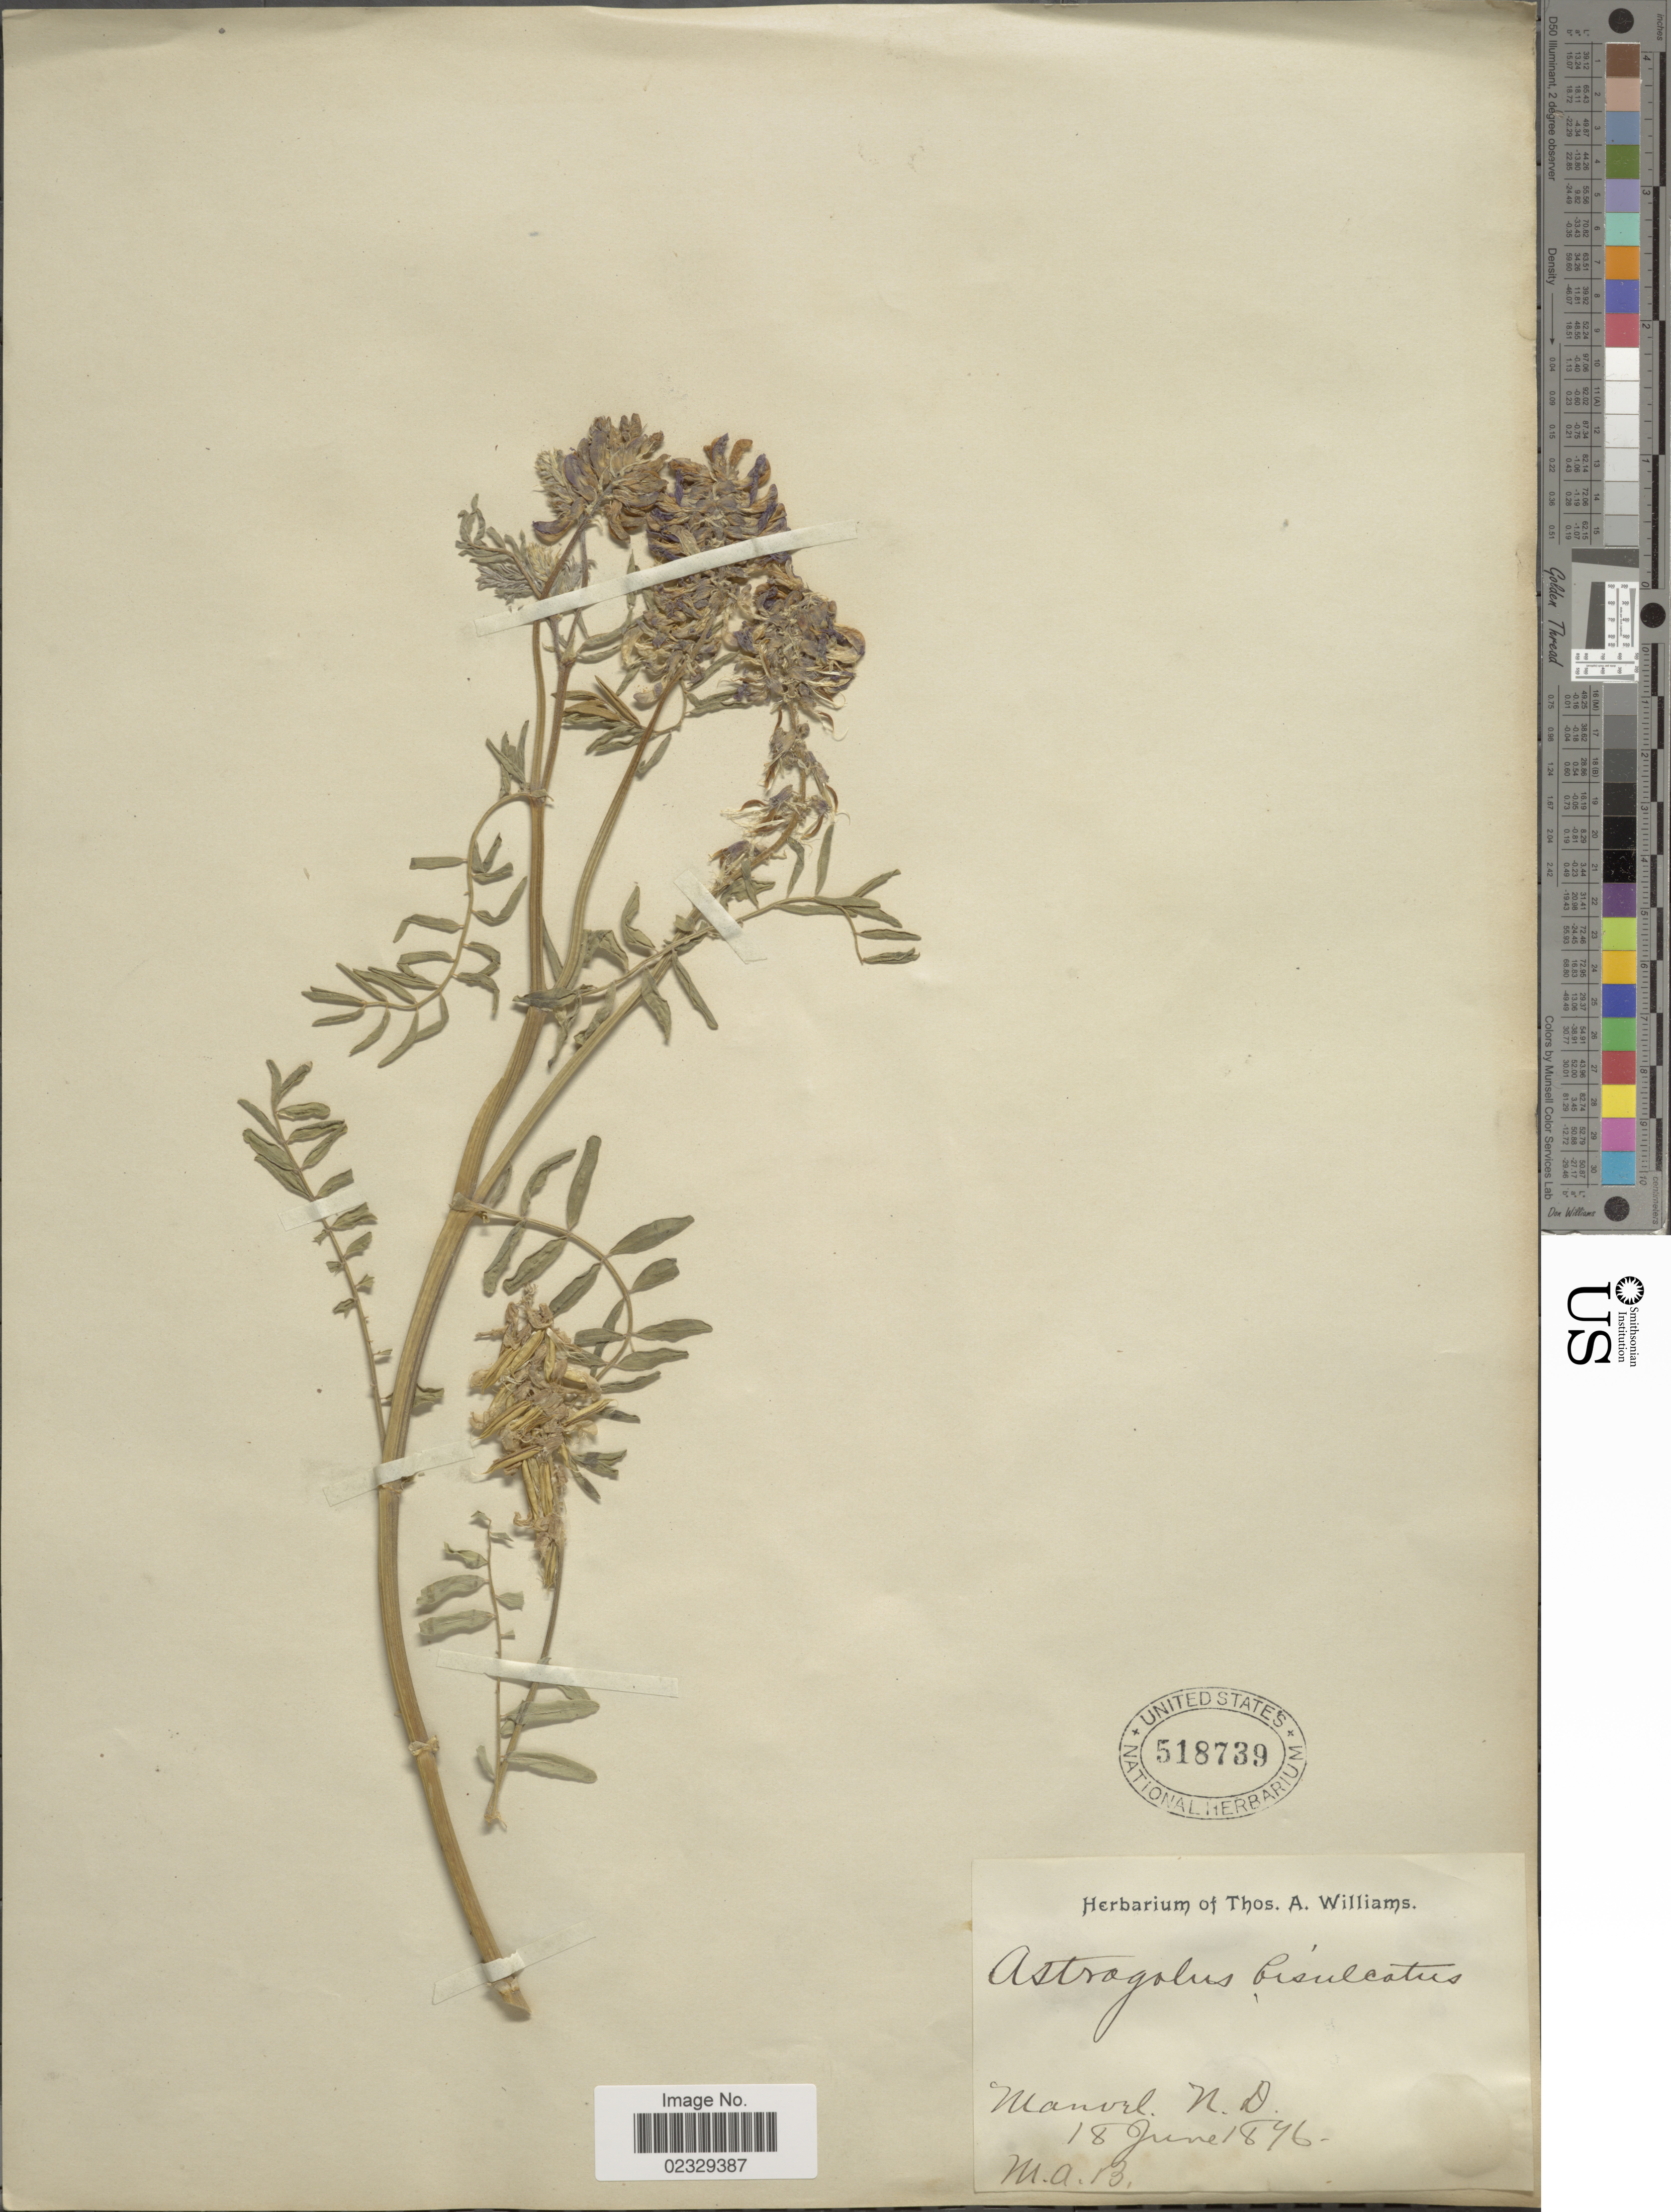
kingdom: Plantae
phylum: Tracheophyta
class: Magnoliopsida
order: Fabales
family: Fabaceae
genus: Astragalus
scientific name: Astragalus bisulcatus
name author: (Hook.) A. Gray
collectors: M. A. B.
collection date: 1896-06-18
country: United States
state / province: North Dakota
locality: Manvel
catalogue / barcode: US 518739